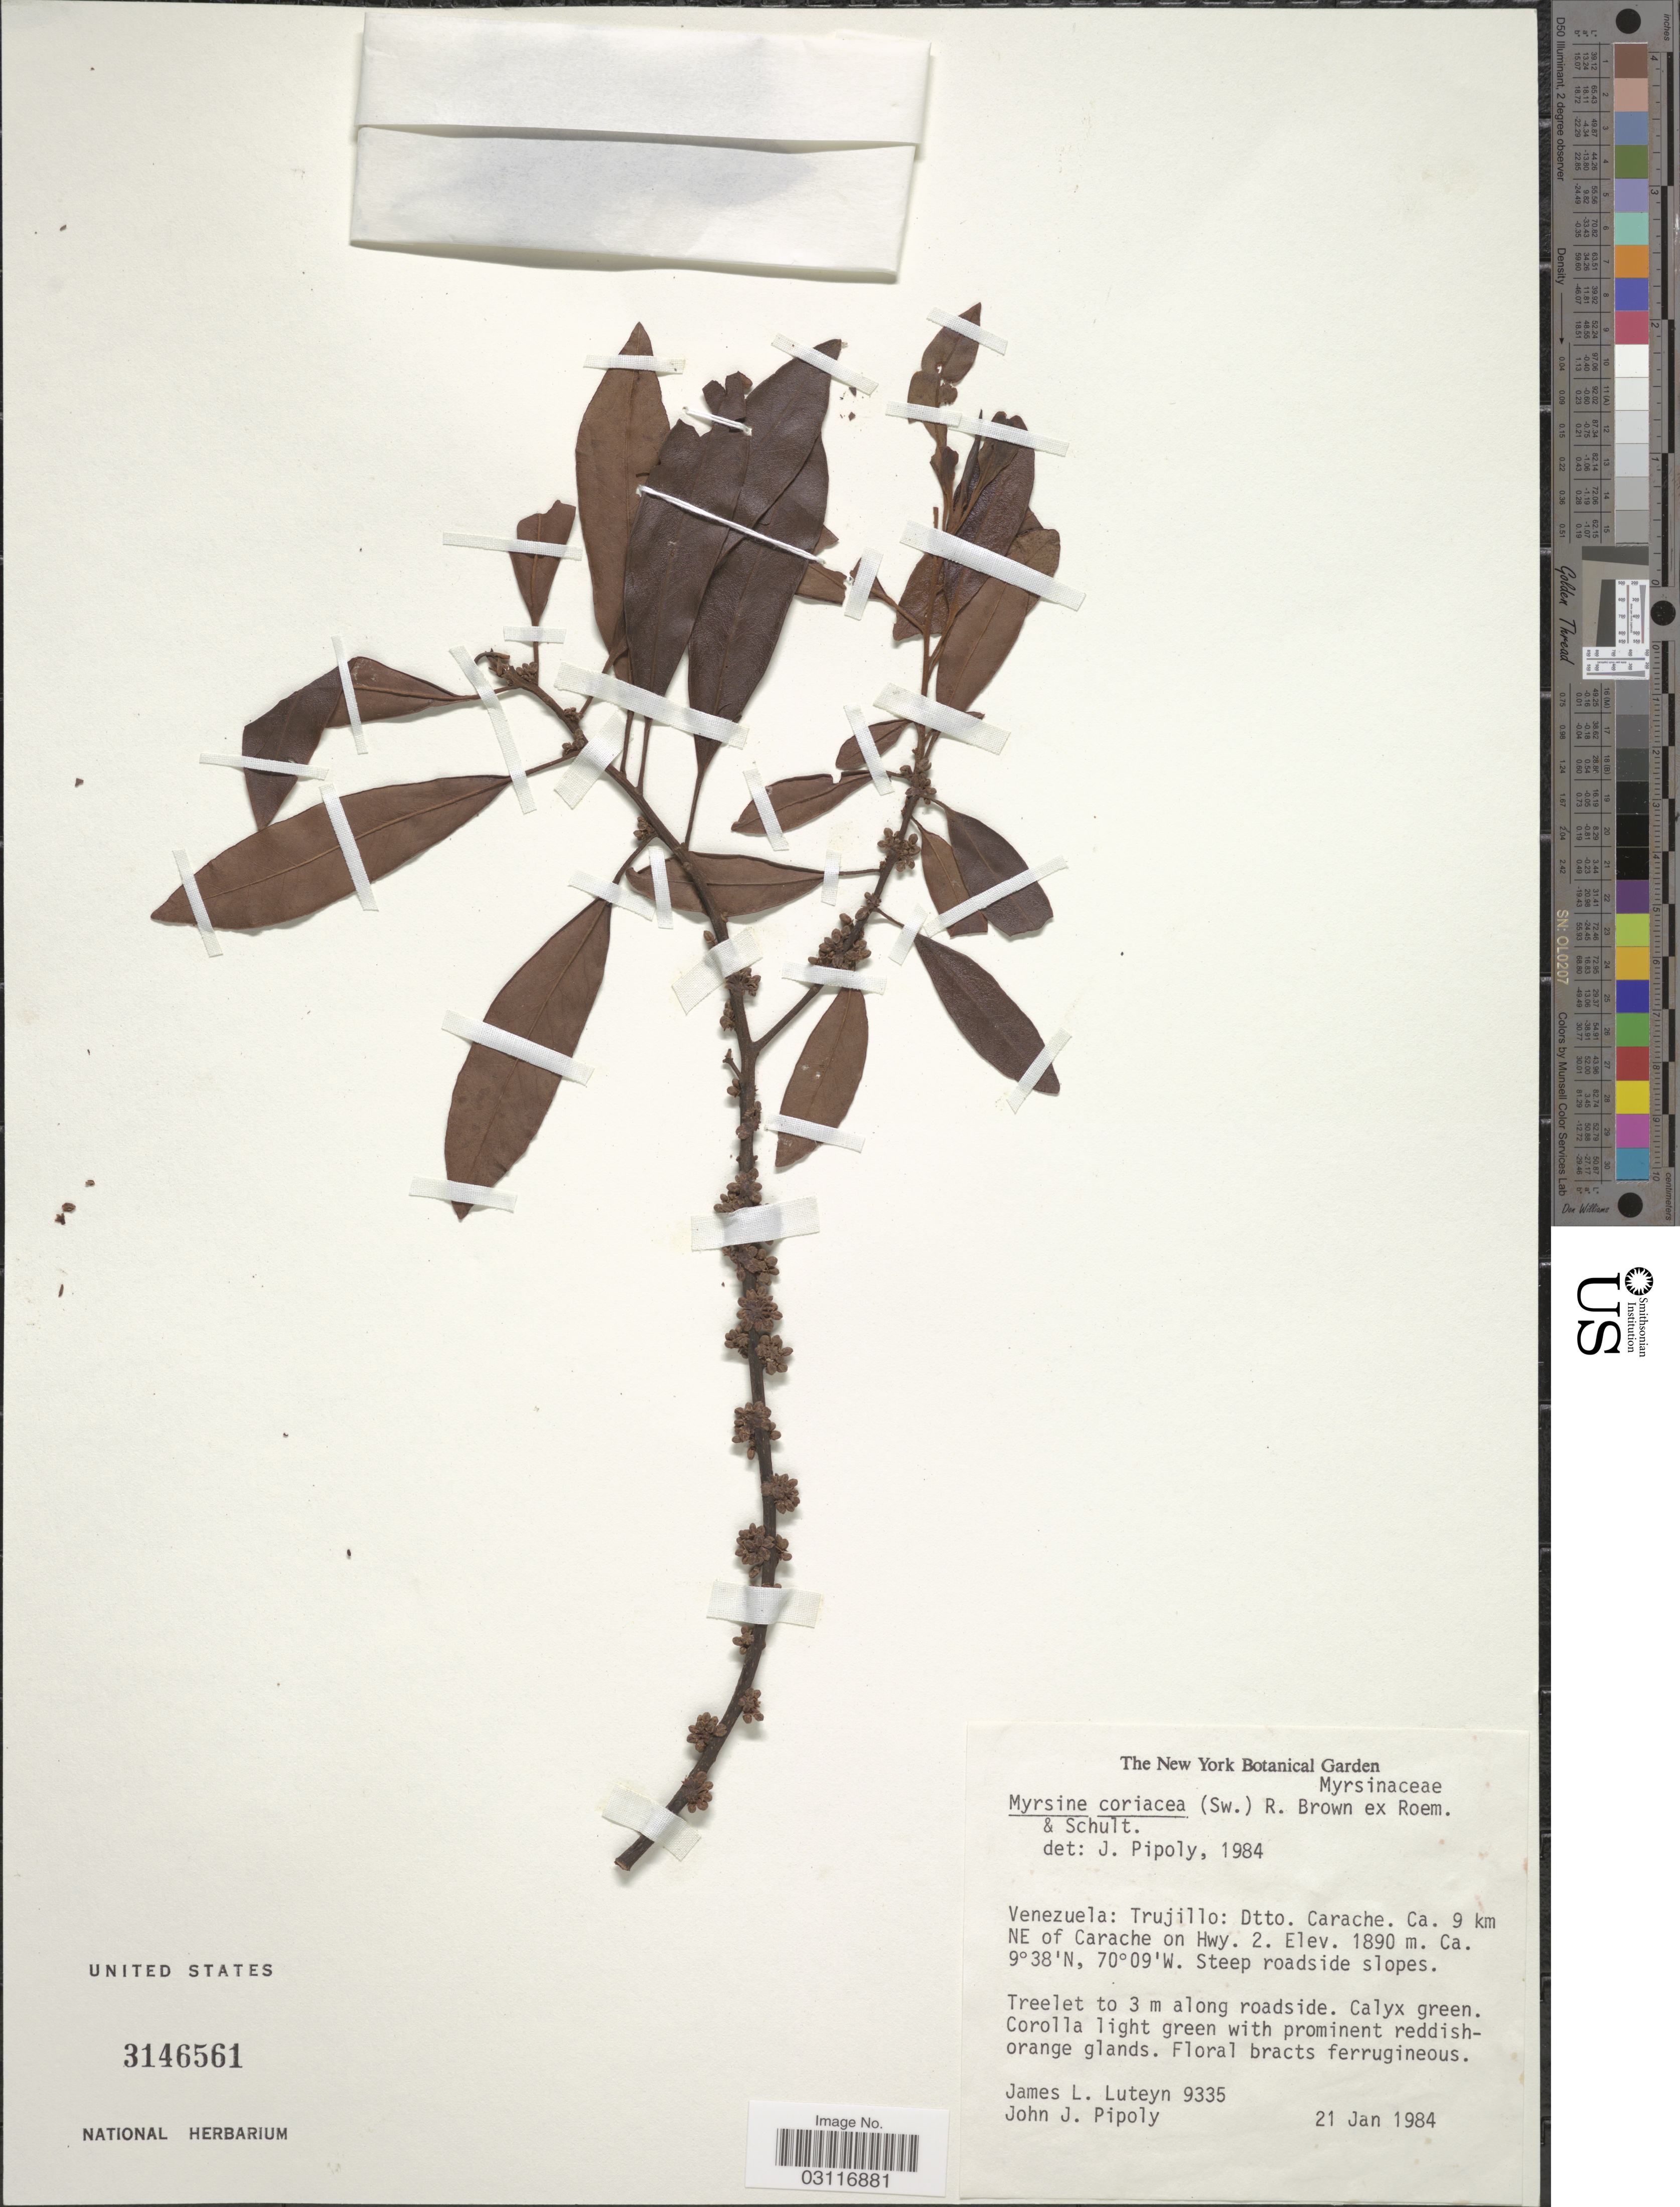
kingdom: Plantae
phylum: Tracheophyta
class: Magnoliopsida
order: Ericales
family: Primulaceae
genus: Myrsine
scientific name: Myrsine coriacea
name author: (Sw.) R. Br. ex Roem. & Schult.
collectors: J. Luteyn & J. J. Pipoly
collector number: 9335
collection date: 1984-01-21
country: Venezuela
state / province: Trujillo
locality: Dtto. Carache. Ca. 9 km NE of Carache on Hwy. 2.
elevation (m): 1890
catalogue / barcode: US 3146561